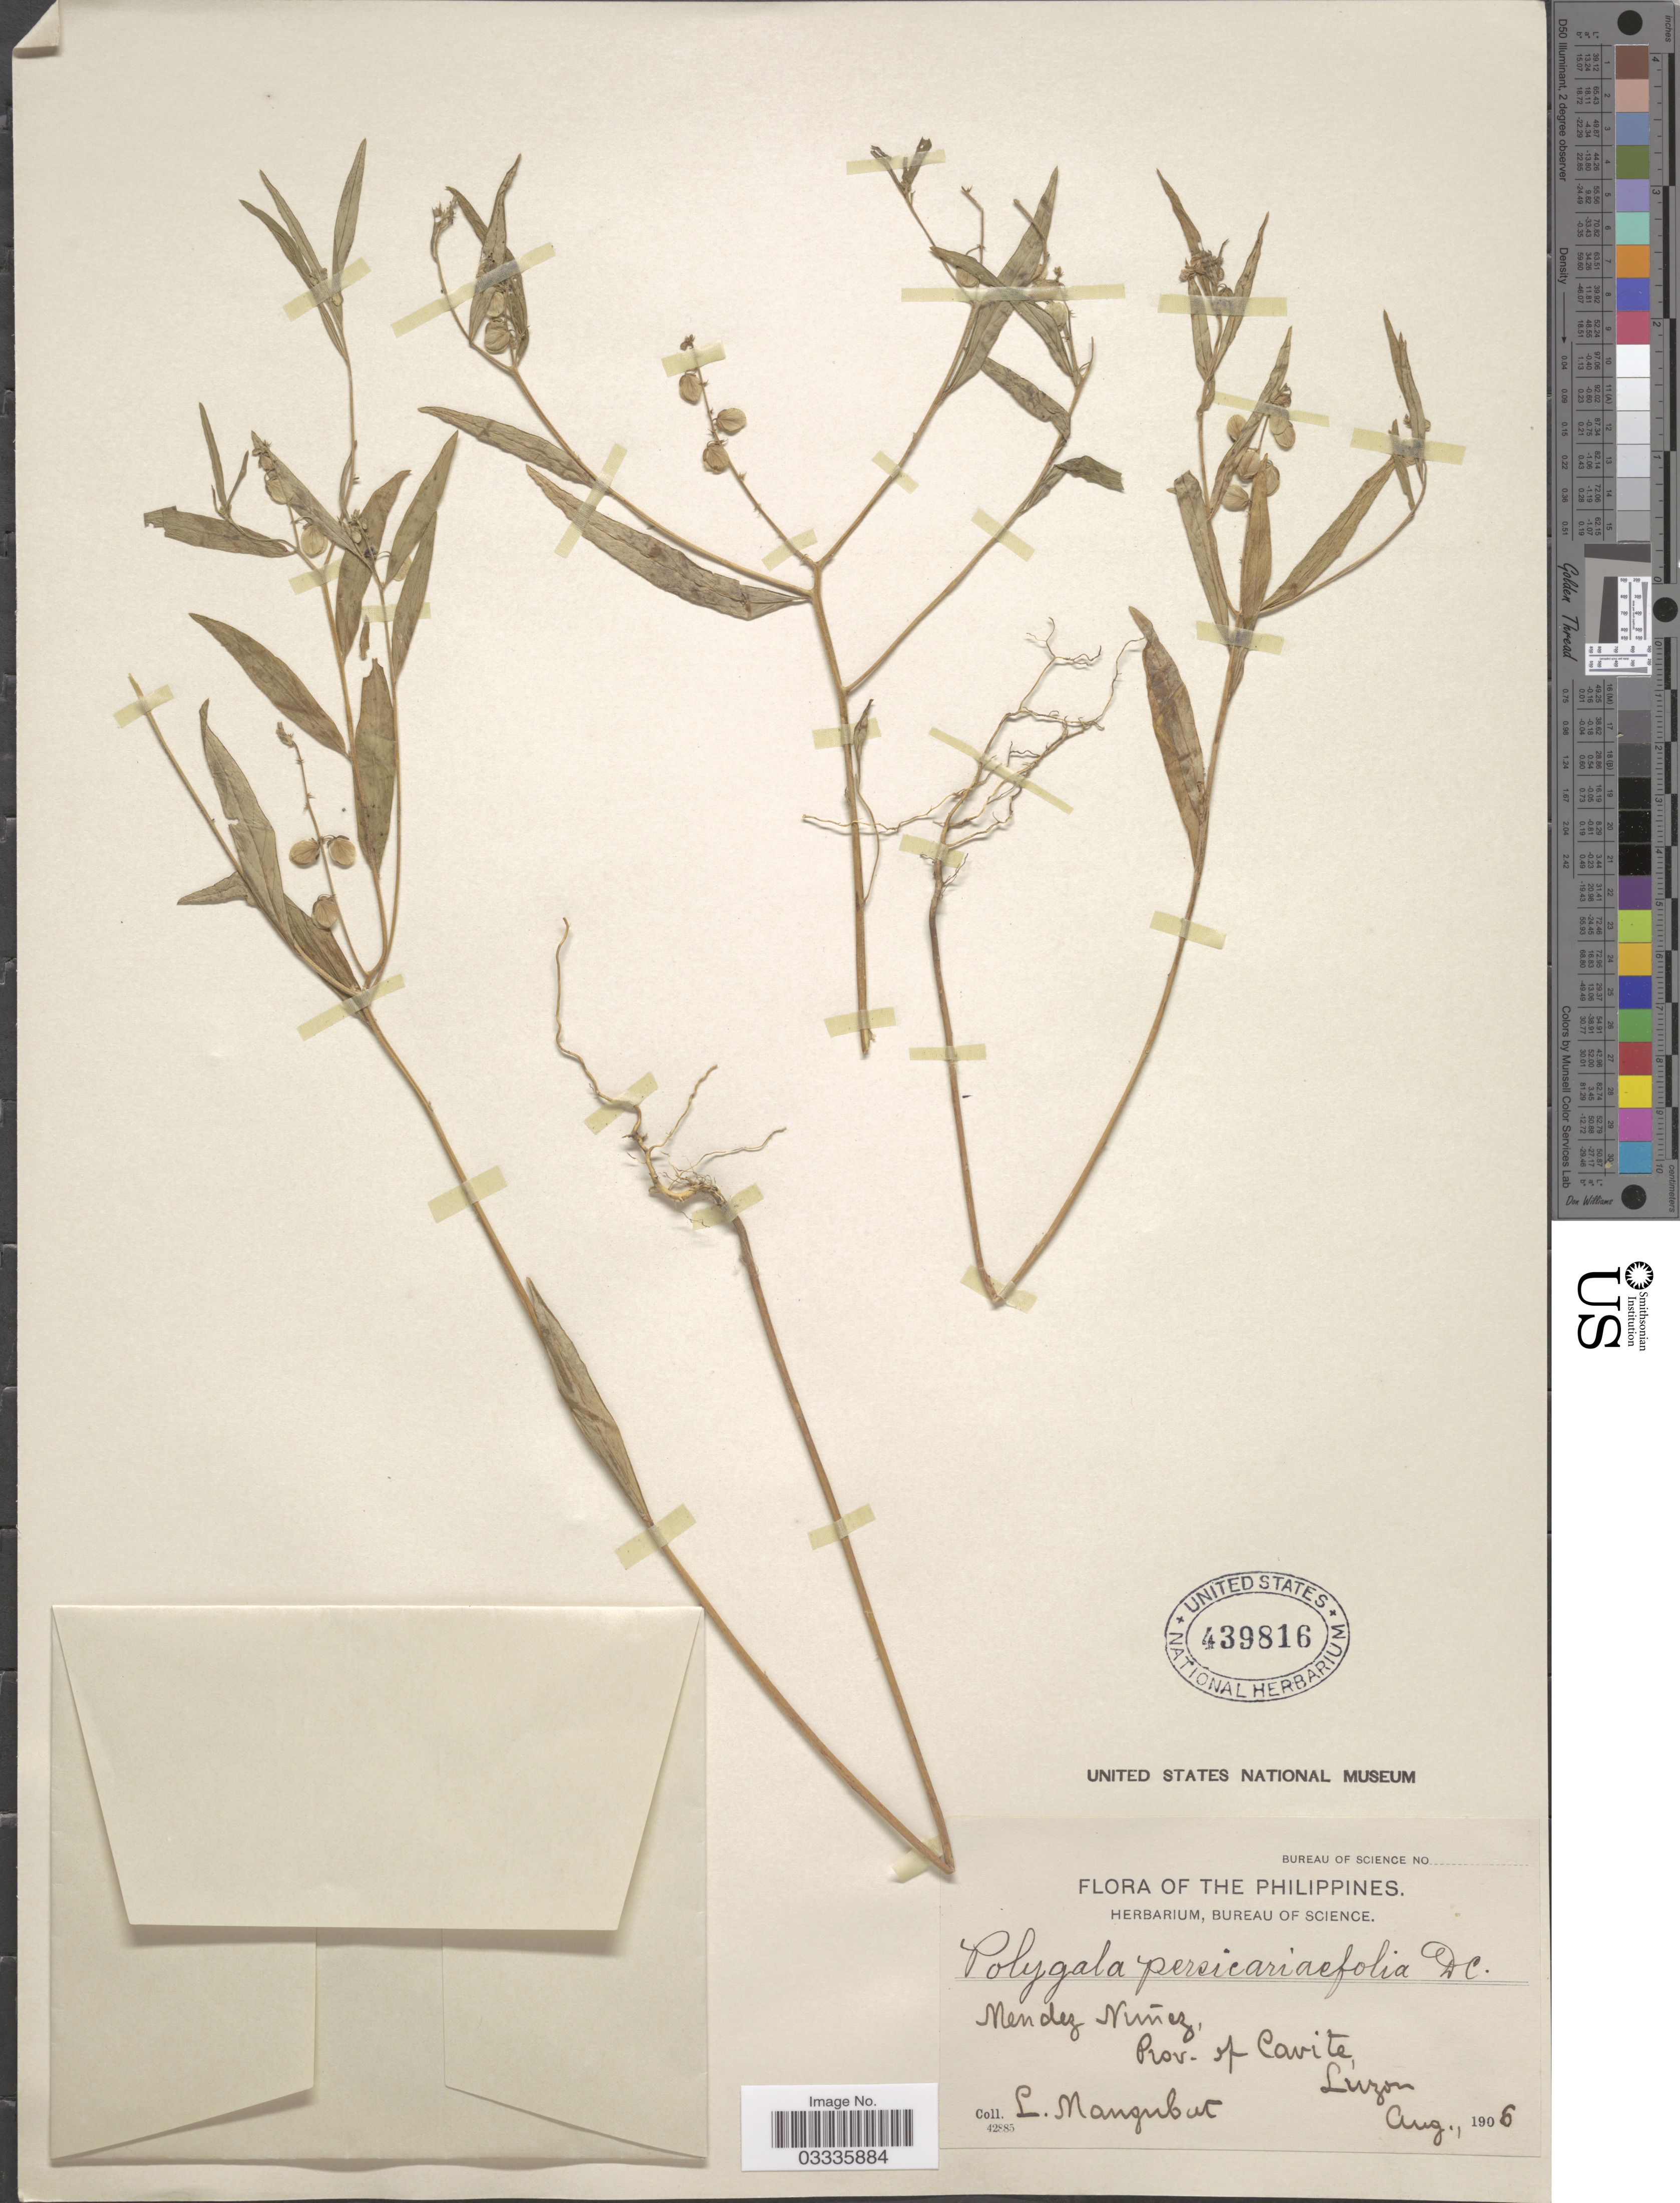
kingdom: Plantae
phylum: Tracheophyta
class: Magnoliopsida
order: Fabales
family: Polygalaceae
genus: Polygala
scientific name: Polygala persicariifolia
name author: DC.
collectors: L. Mangubat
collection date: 1906-08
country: Philippines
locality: Mendez Nuñez, Prov. of Cavite, Luzon.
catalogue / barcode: US 439816